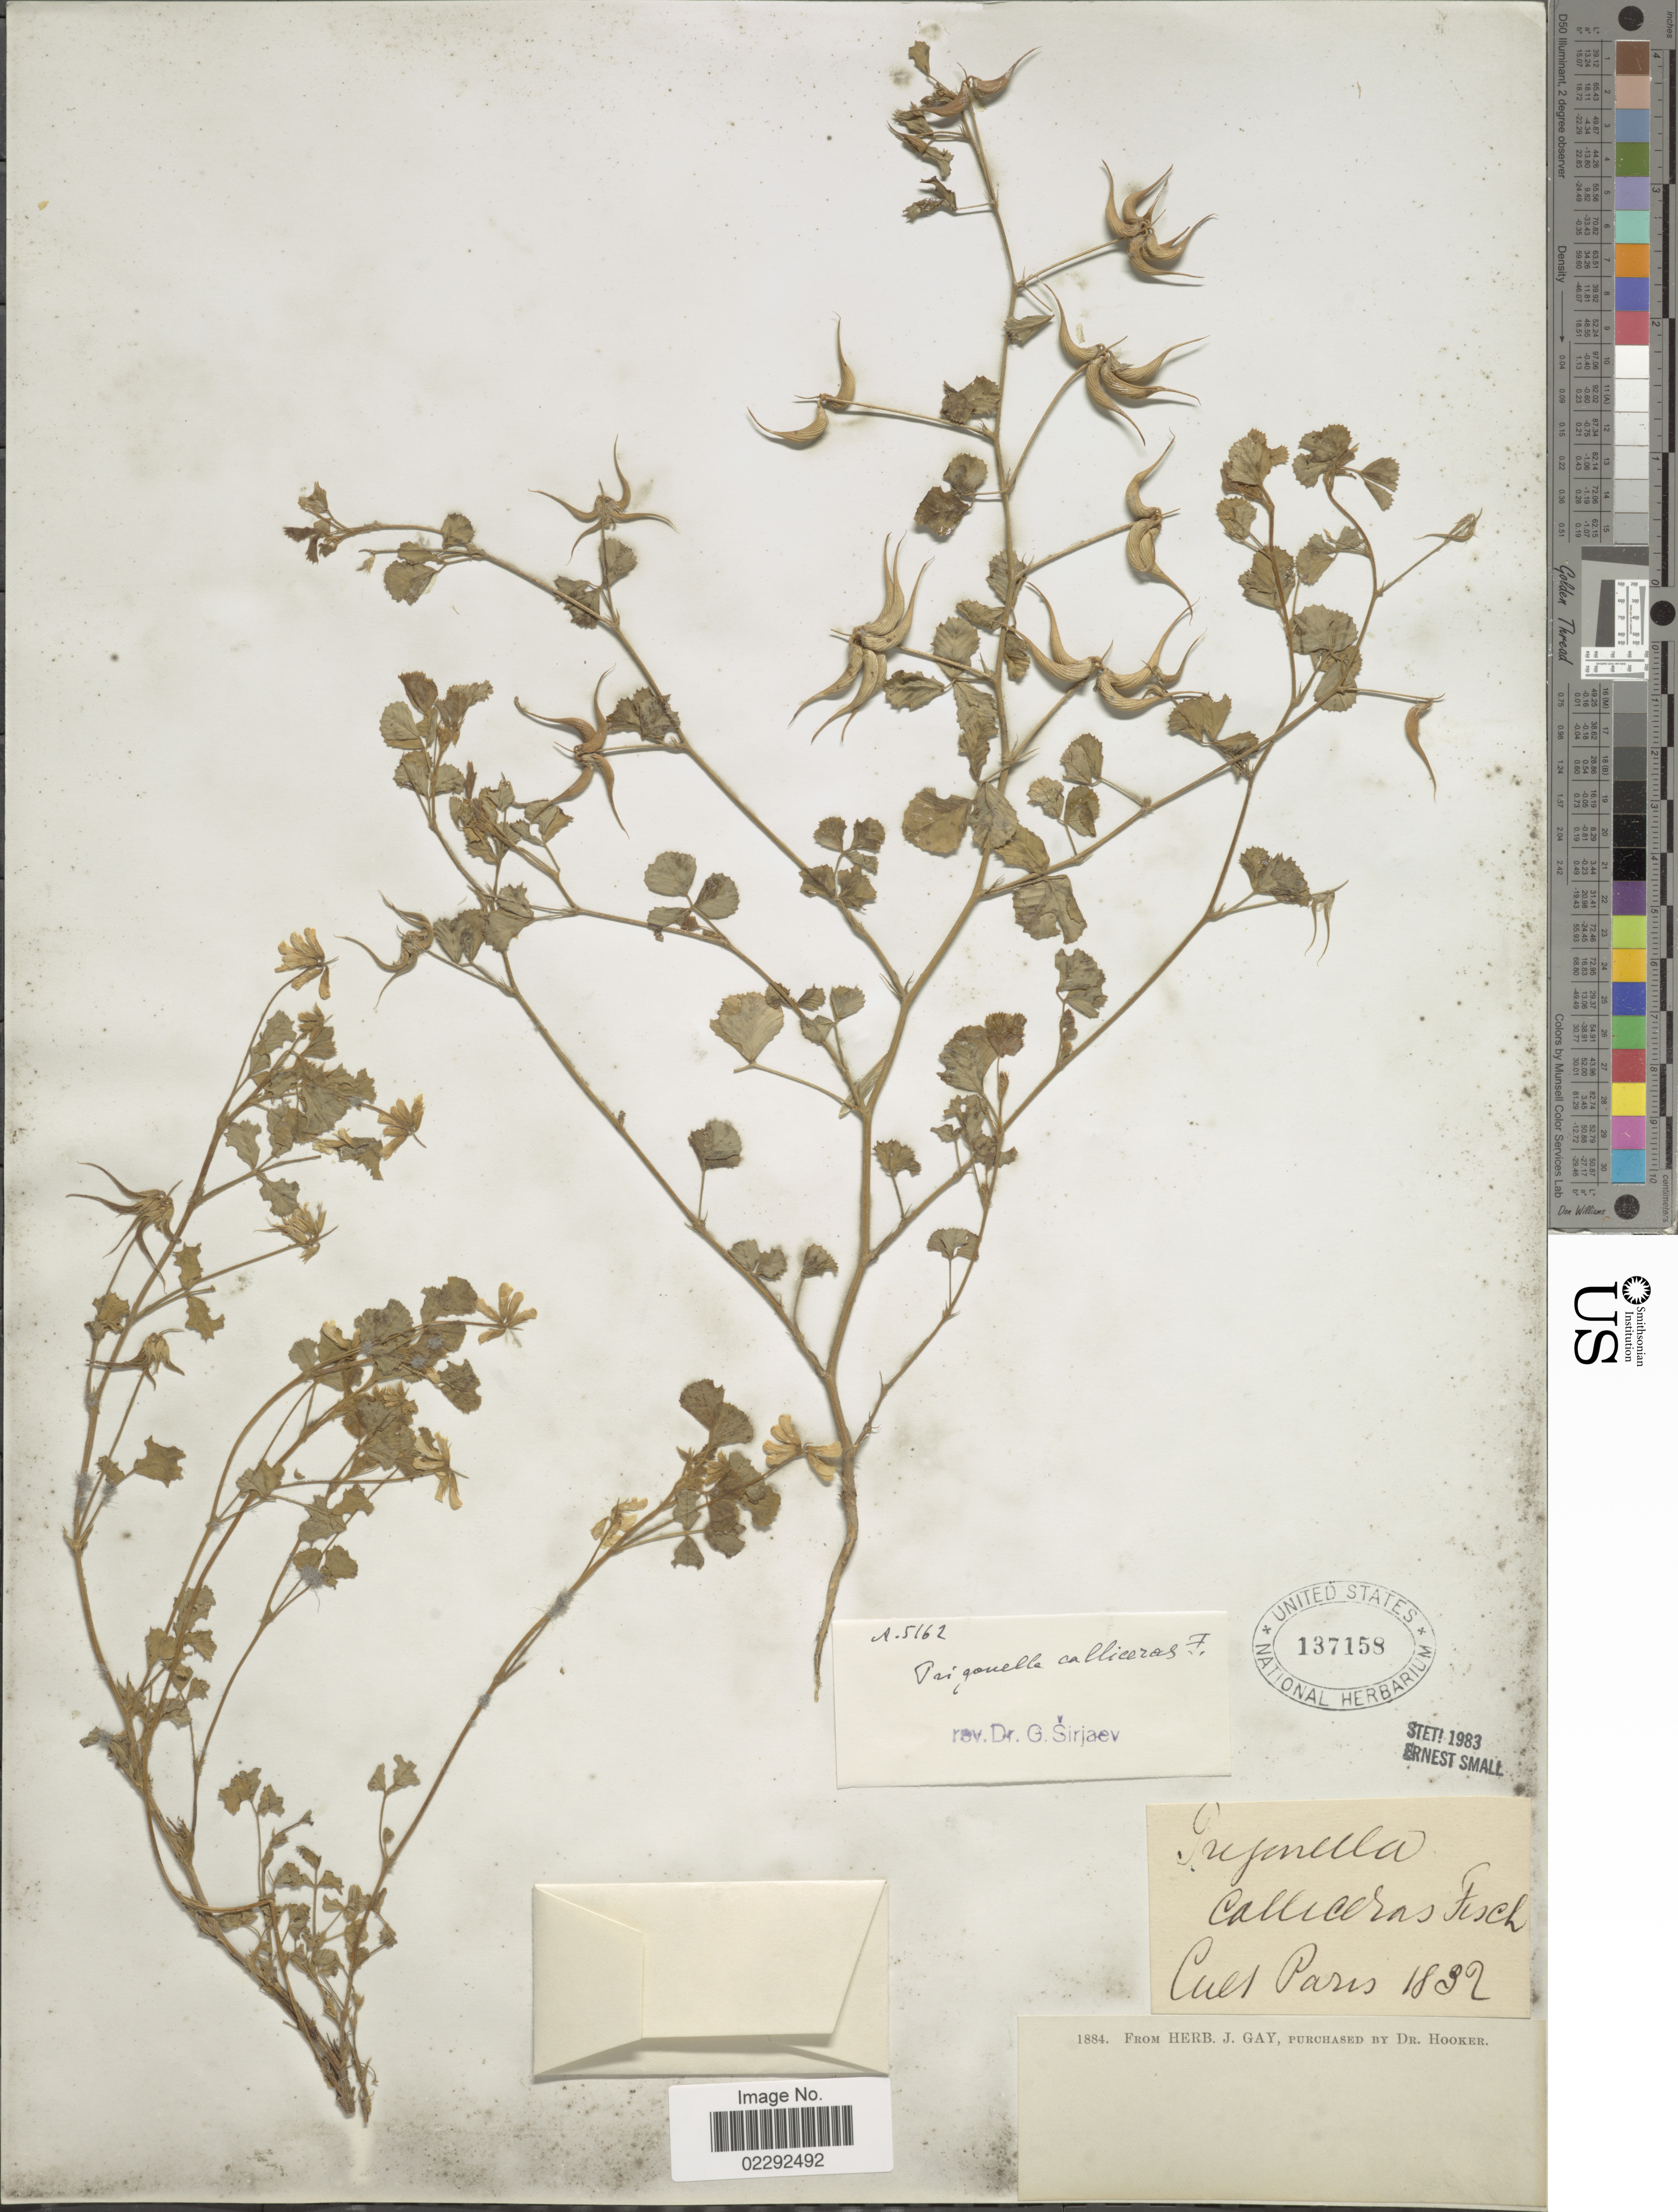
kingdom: Plantae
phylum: Tracheophyta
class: Magnoliopsida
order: Fabales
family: Fabaceae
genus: Trigonella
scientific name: Trigonella calliceras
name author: Fisch.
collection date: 1832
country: France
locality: Paris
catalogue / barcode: US 137158